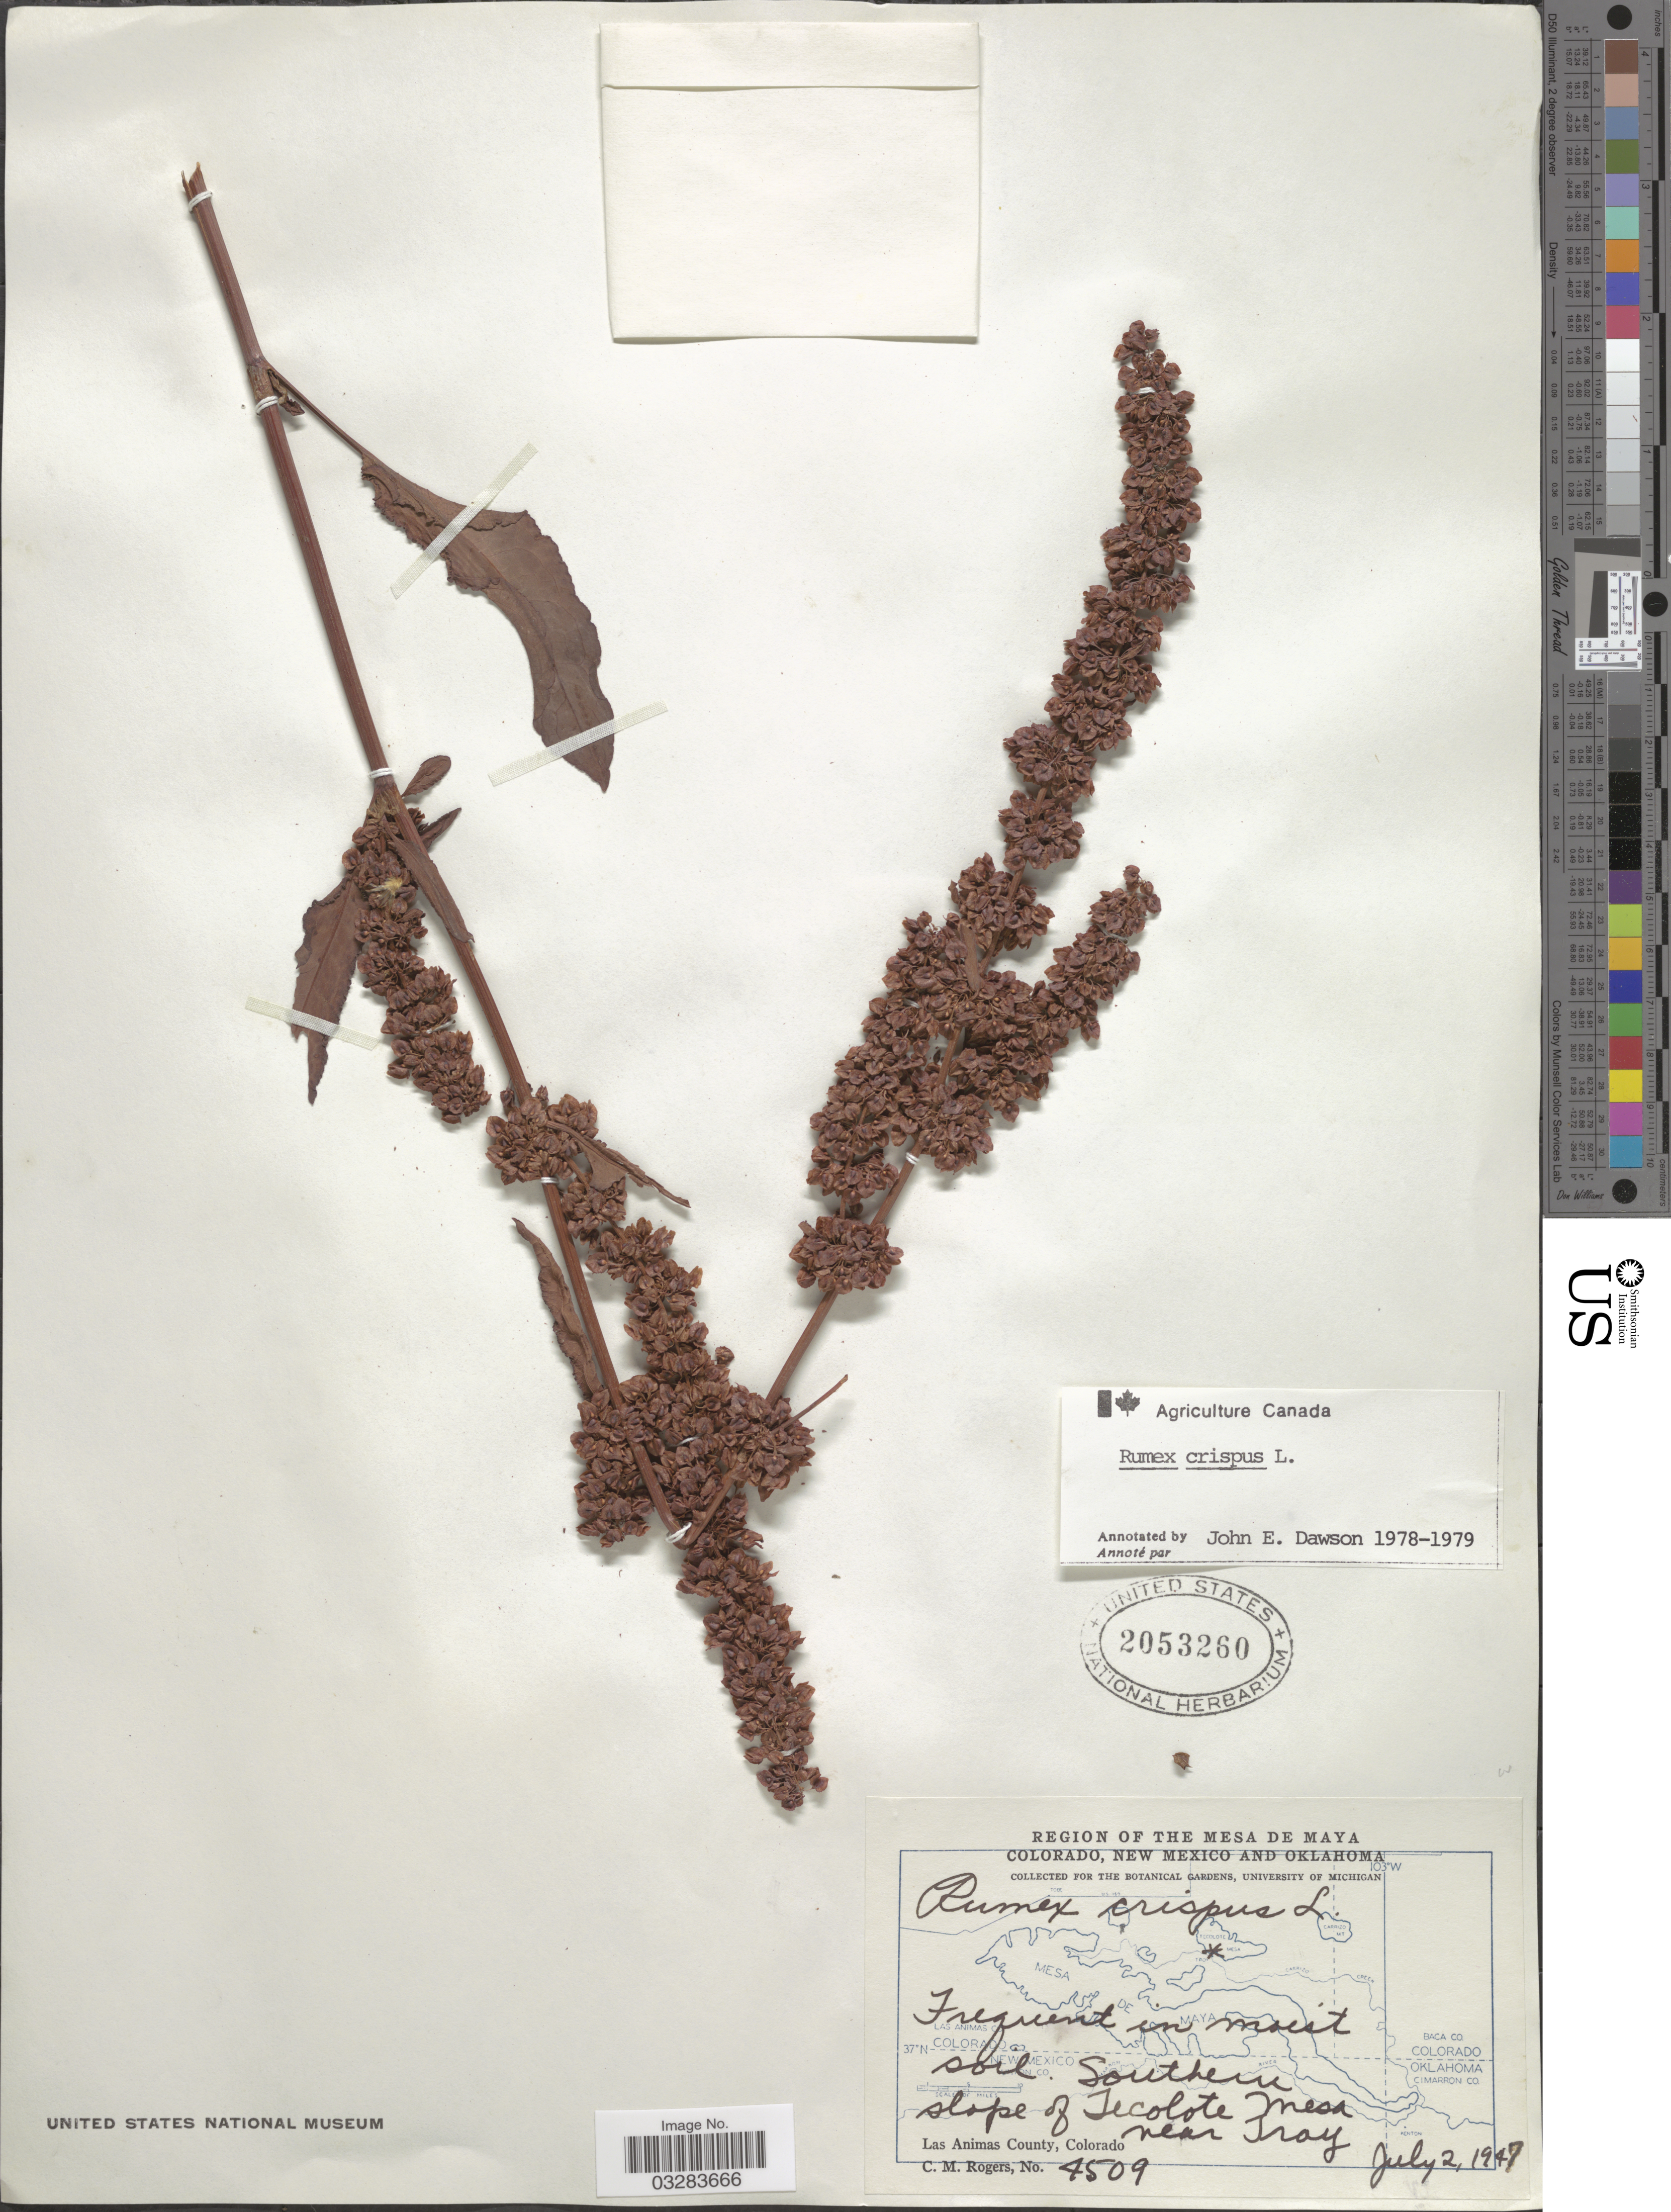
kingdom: Plantae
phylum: Tracheophyta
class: Magnoliopsida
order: Caryophyllales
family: Polygonaceae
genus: Rumex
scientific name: Rumex crispus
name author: L.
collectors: C. M. Rogers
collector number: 4509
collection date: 1947-07-02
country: United States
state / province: Colorado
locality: Region of the Mesa de Maya. Southern slope of Tecolote Mesa near Tray. Las Animas County.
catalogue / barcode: US 2053260